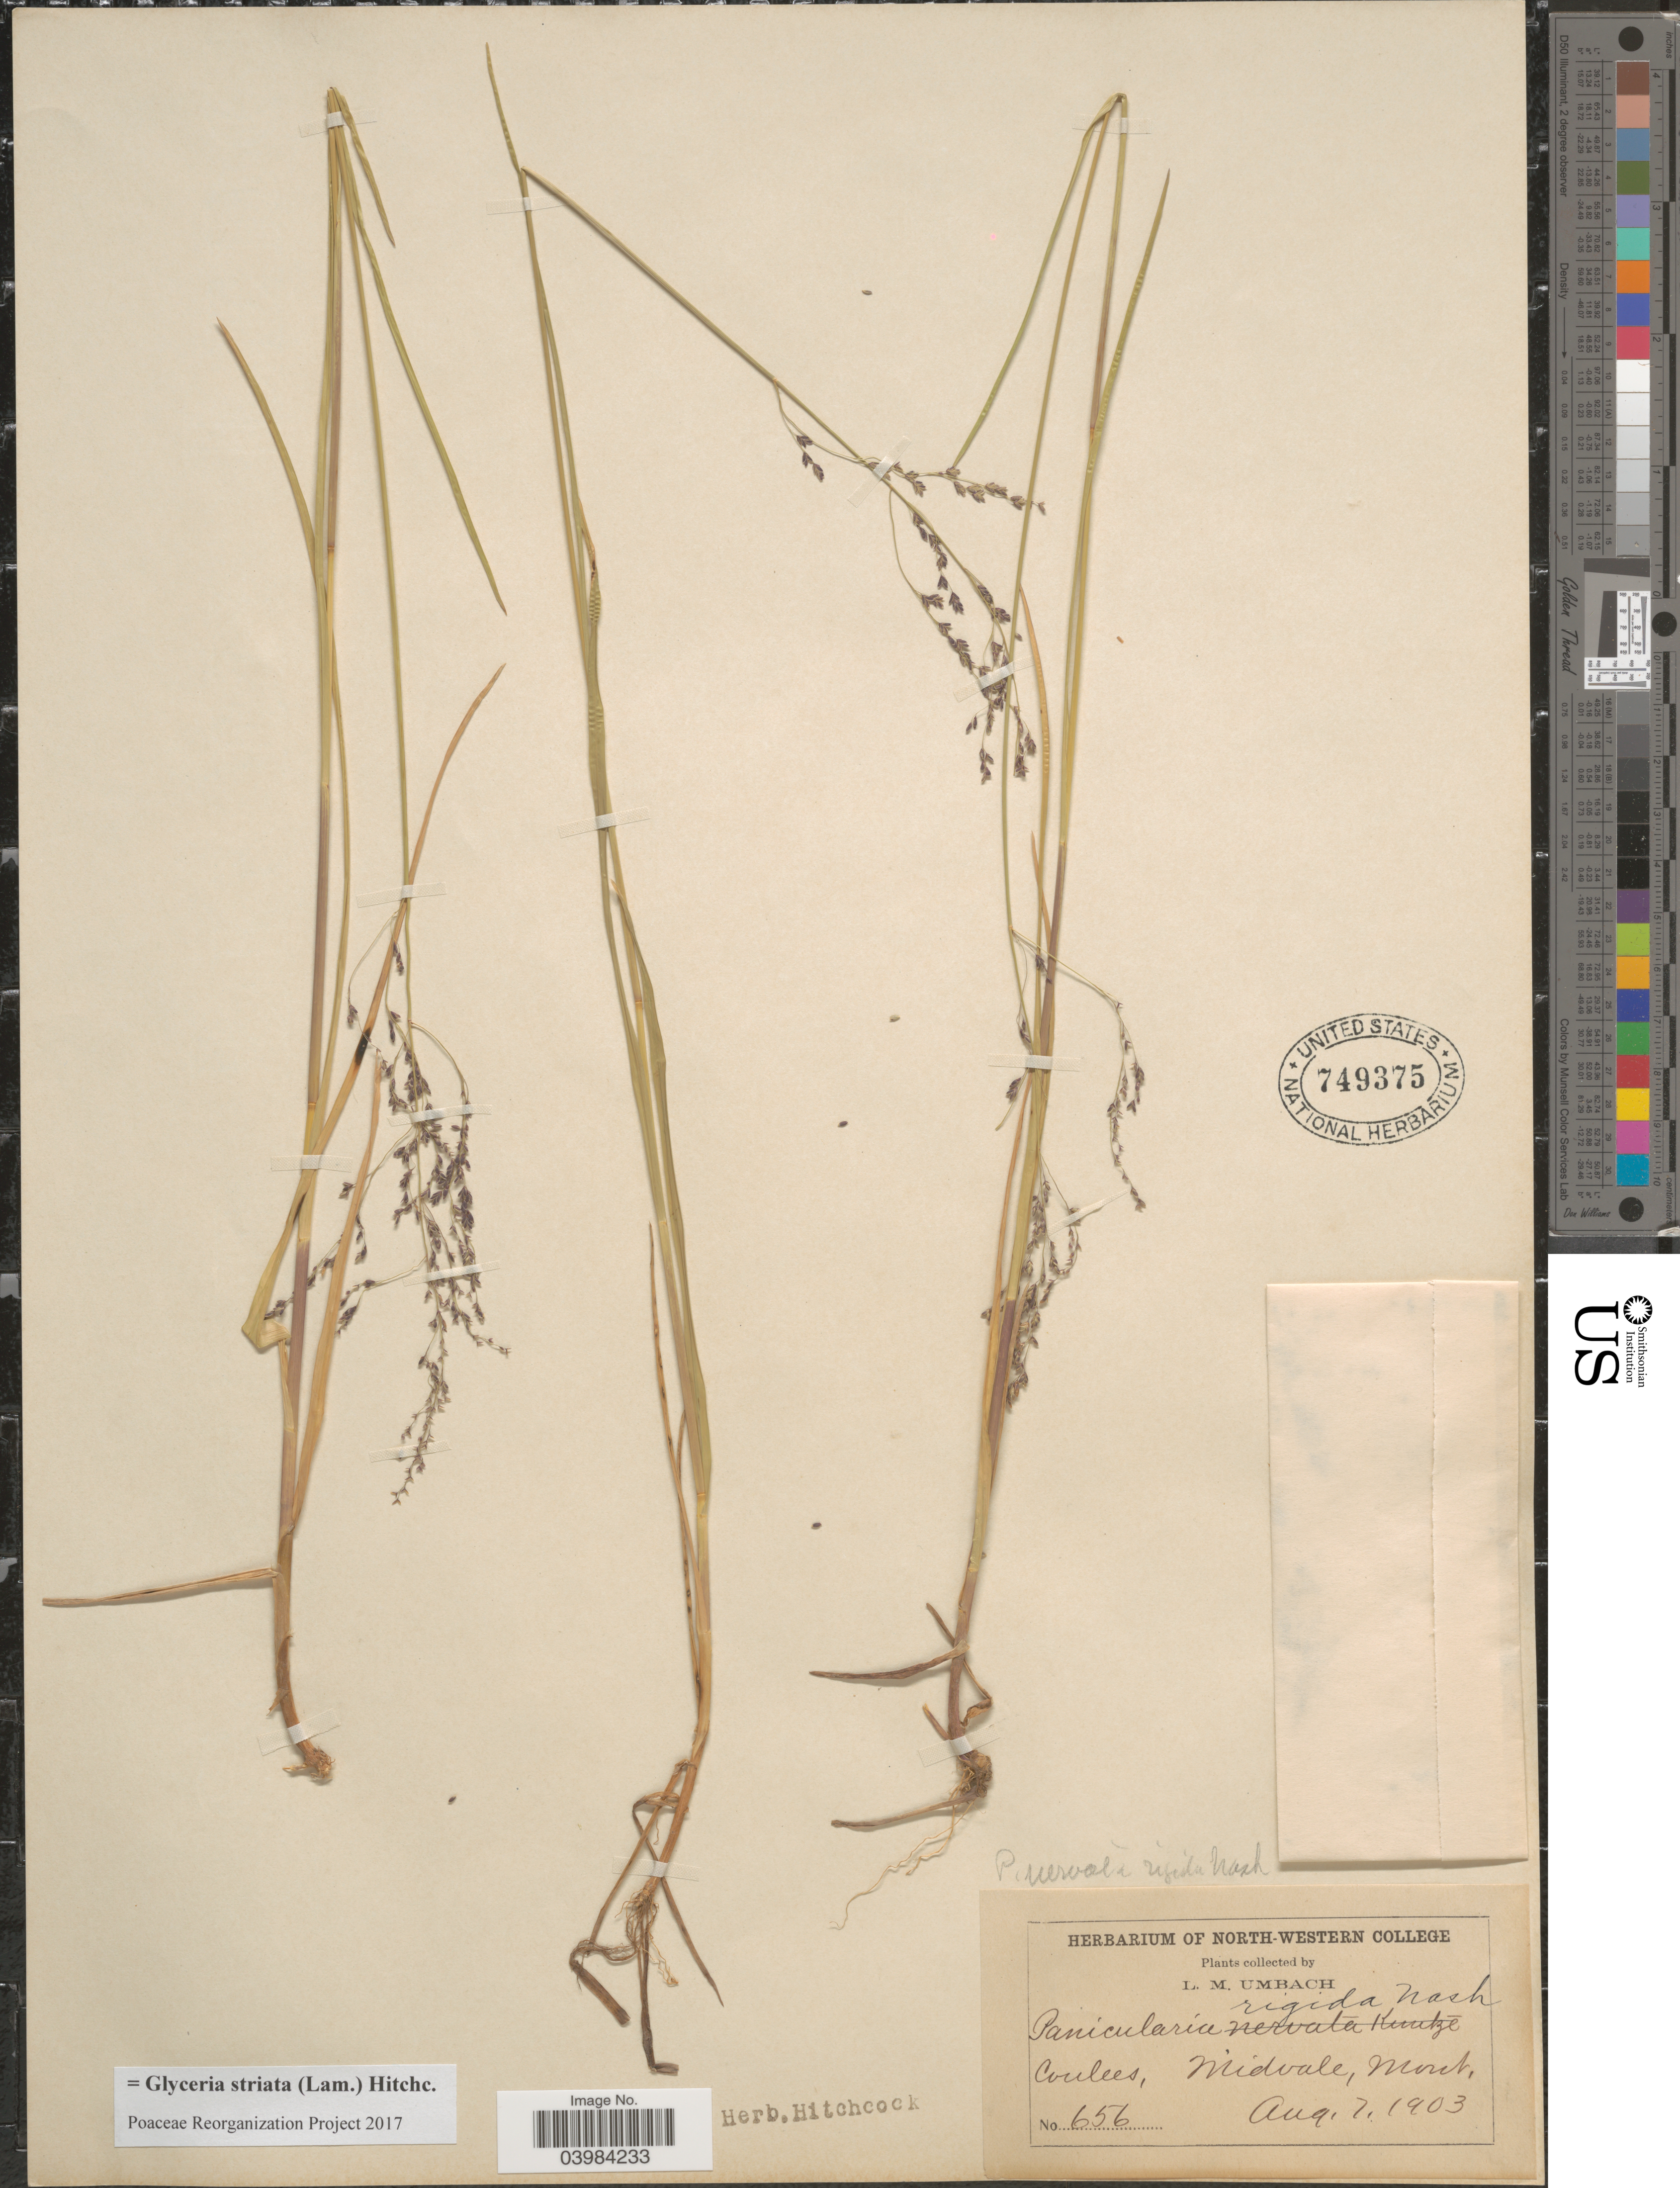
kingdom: Plantae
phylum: Tracheophyta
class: Liliopsida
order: Poales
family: Poaceae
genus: Glyceria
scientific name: Glyceria striata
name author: (Lam.) Hitchc.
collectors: L. M. Umbach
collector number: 656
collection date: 1903-08-07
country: United States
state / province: Montana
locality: Coulees, Midvale.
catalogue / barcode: US 749375